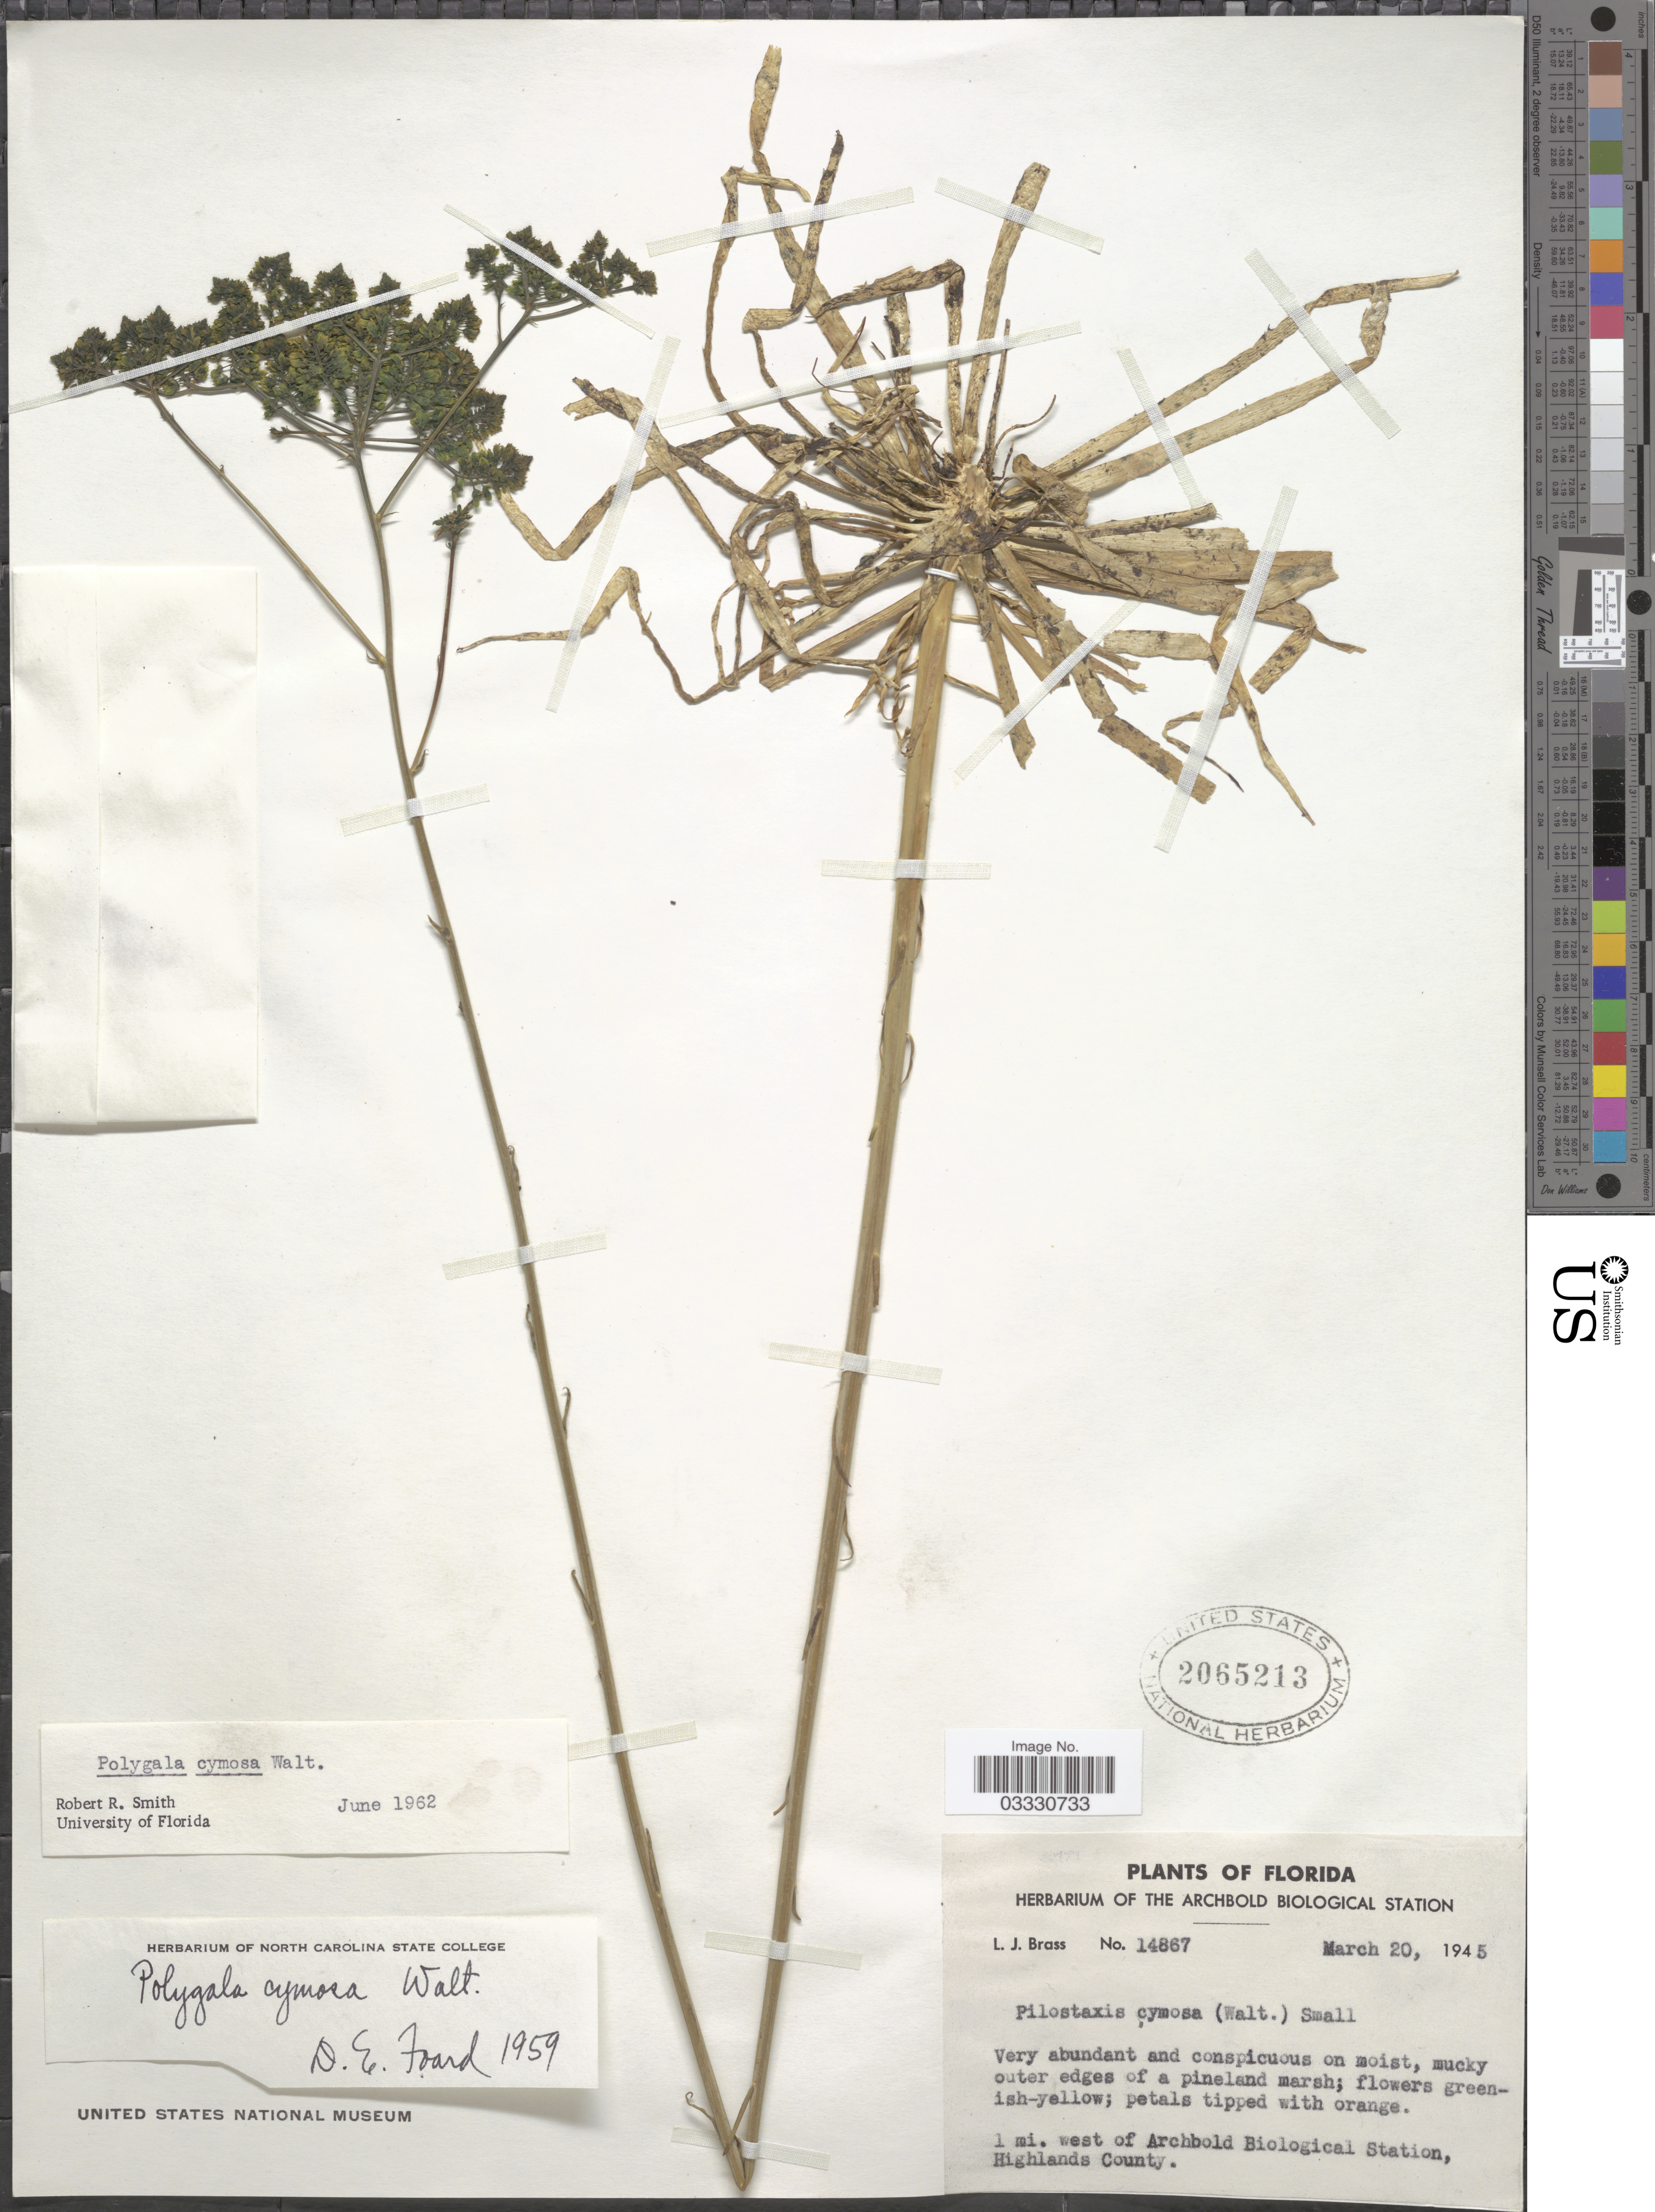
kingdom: Plantae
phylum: Tracheophyta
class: Magnoliopsida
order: Fabales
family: Polygalaceae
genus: Polygala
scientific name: Polygala cymosa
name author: Walter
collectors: L. J. Brass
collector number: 14867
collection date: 1945-03-20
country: United States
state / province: Florida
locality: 1 mi. west of Archbold Biological Station, Highlands County.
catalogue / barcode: US 2065213